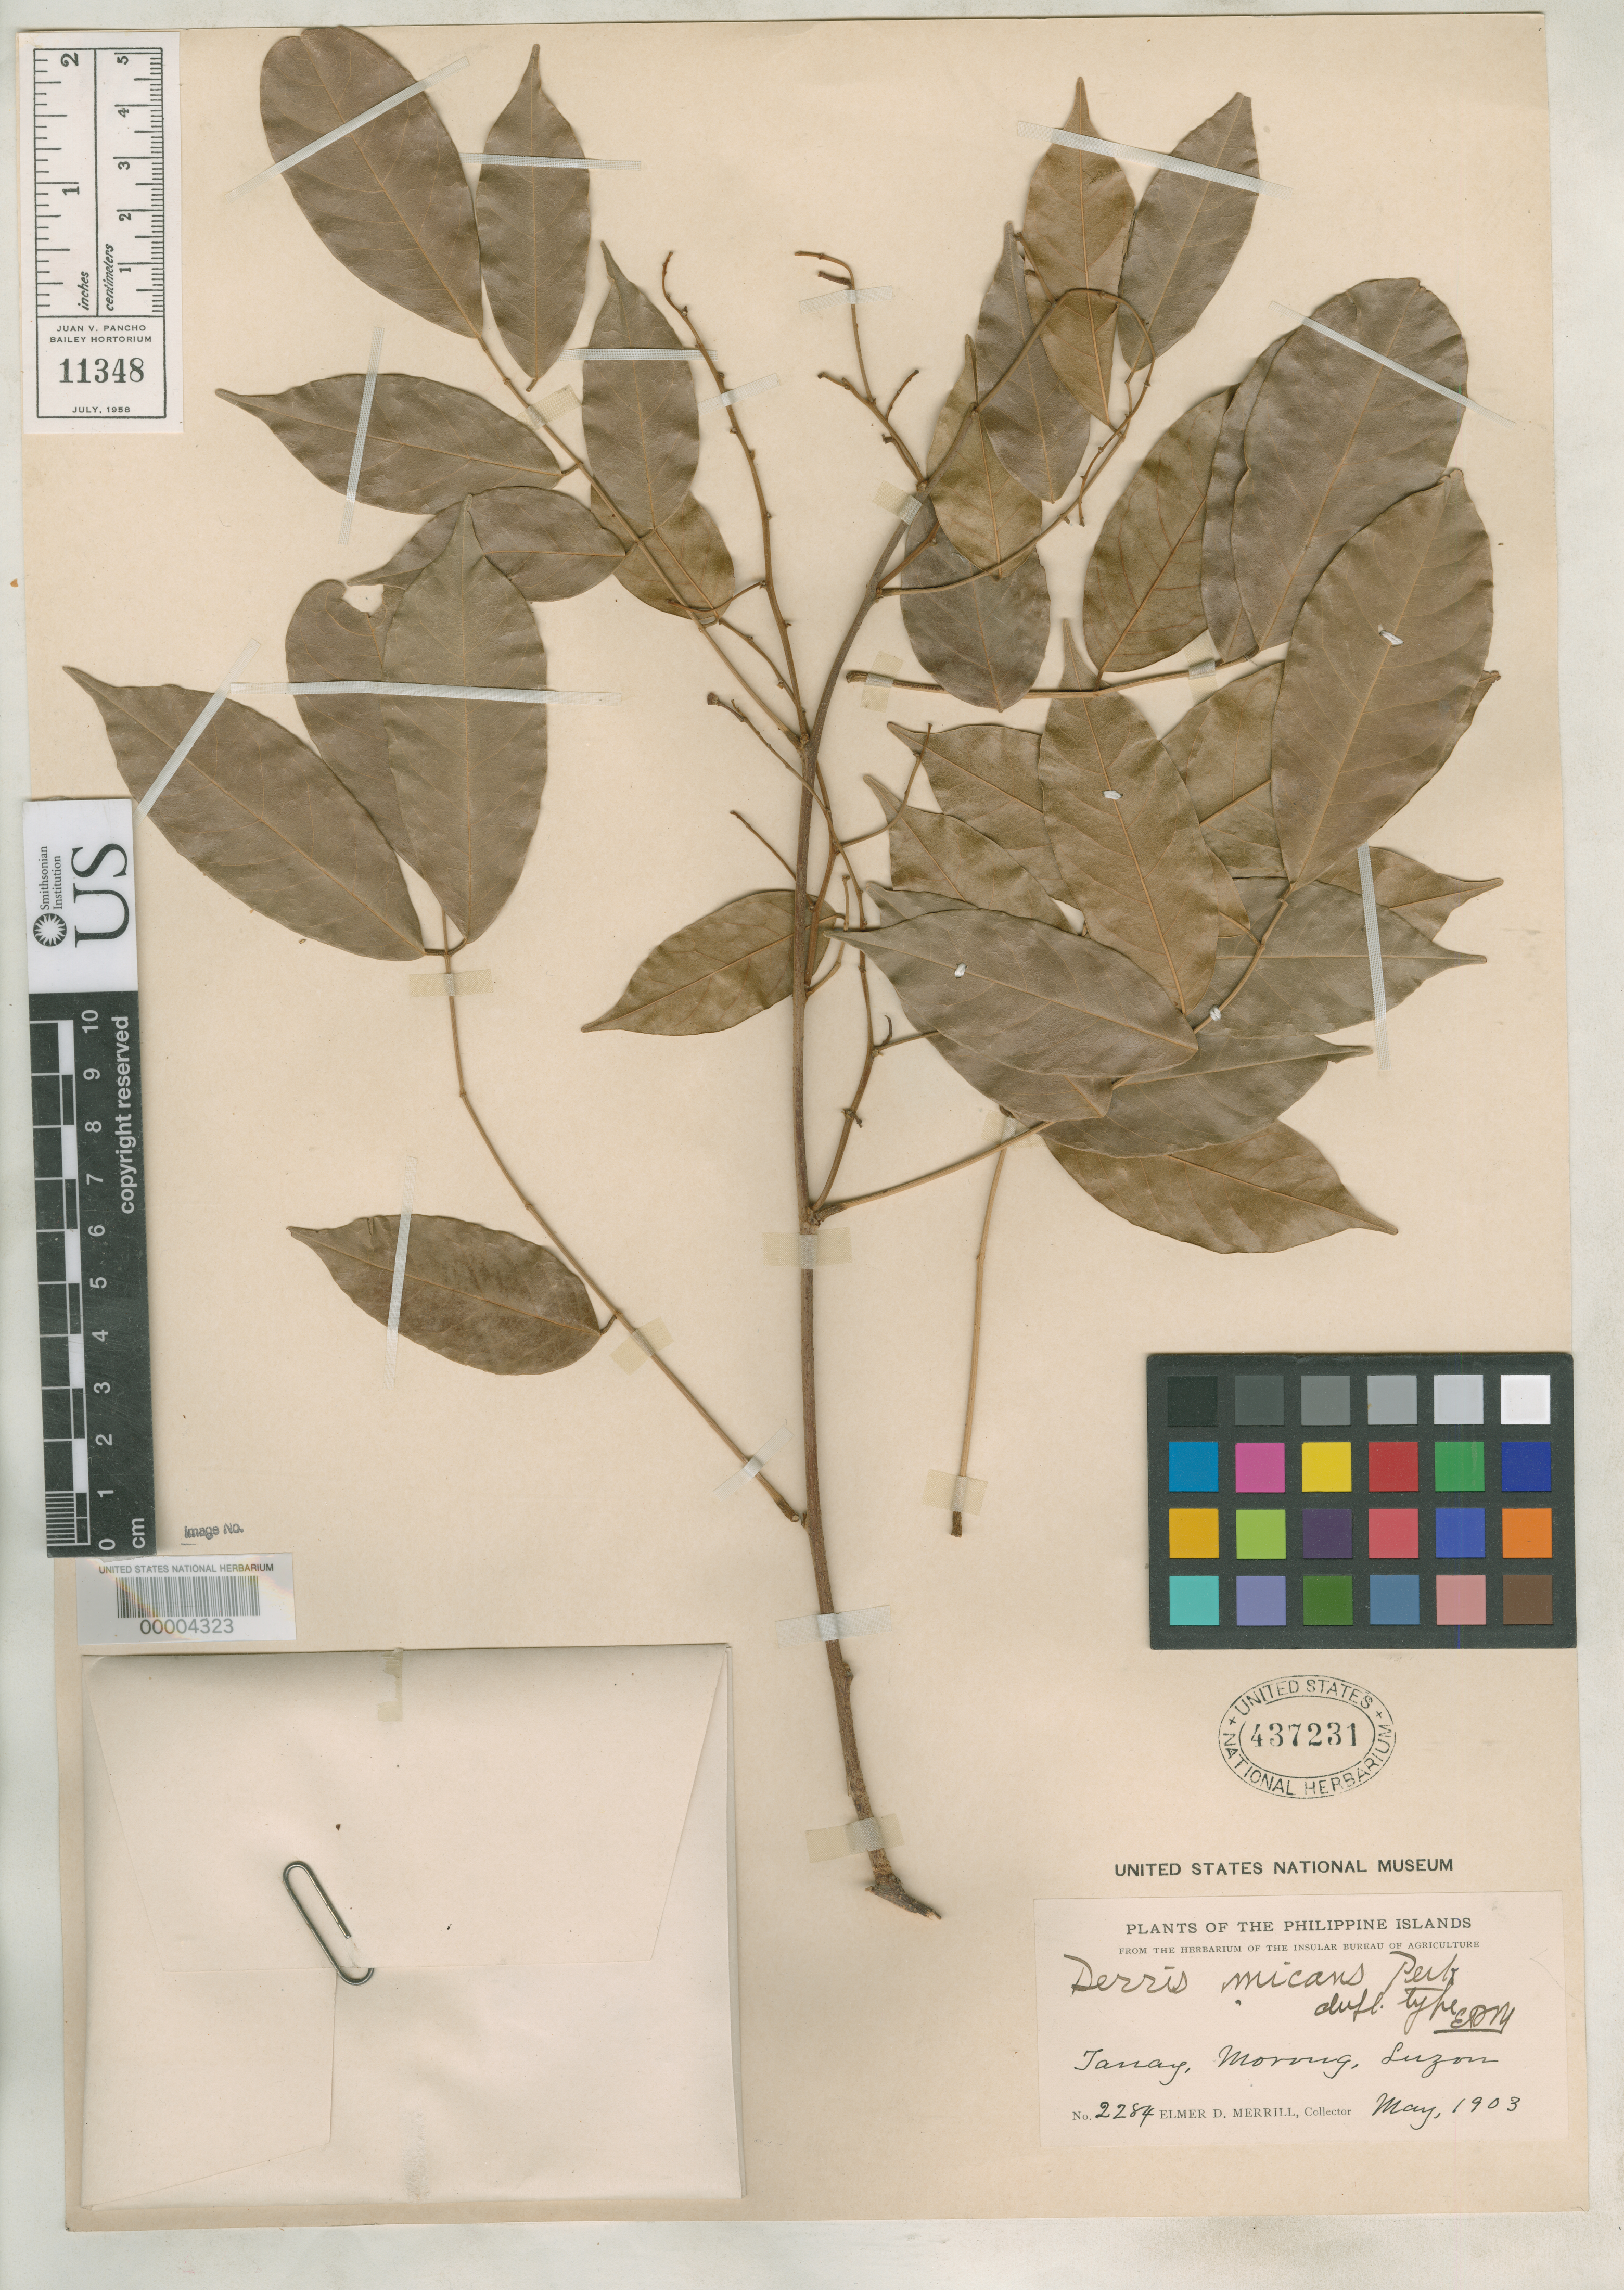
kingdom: Plantae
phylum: Tracheophyta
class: Magnoliopsida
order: Fabales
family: Fabaceae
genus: Derris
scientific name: Derris micans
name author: Perkins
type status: Isotype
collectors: E. D. Merrill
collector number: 2284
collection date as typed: May 1903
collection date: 1903-05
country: Philippines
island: Luzon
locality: Morong, Tanay.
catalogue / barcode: US 437231